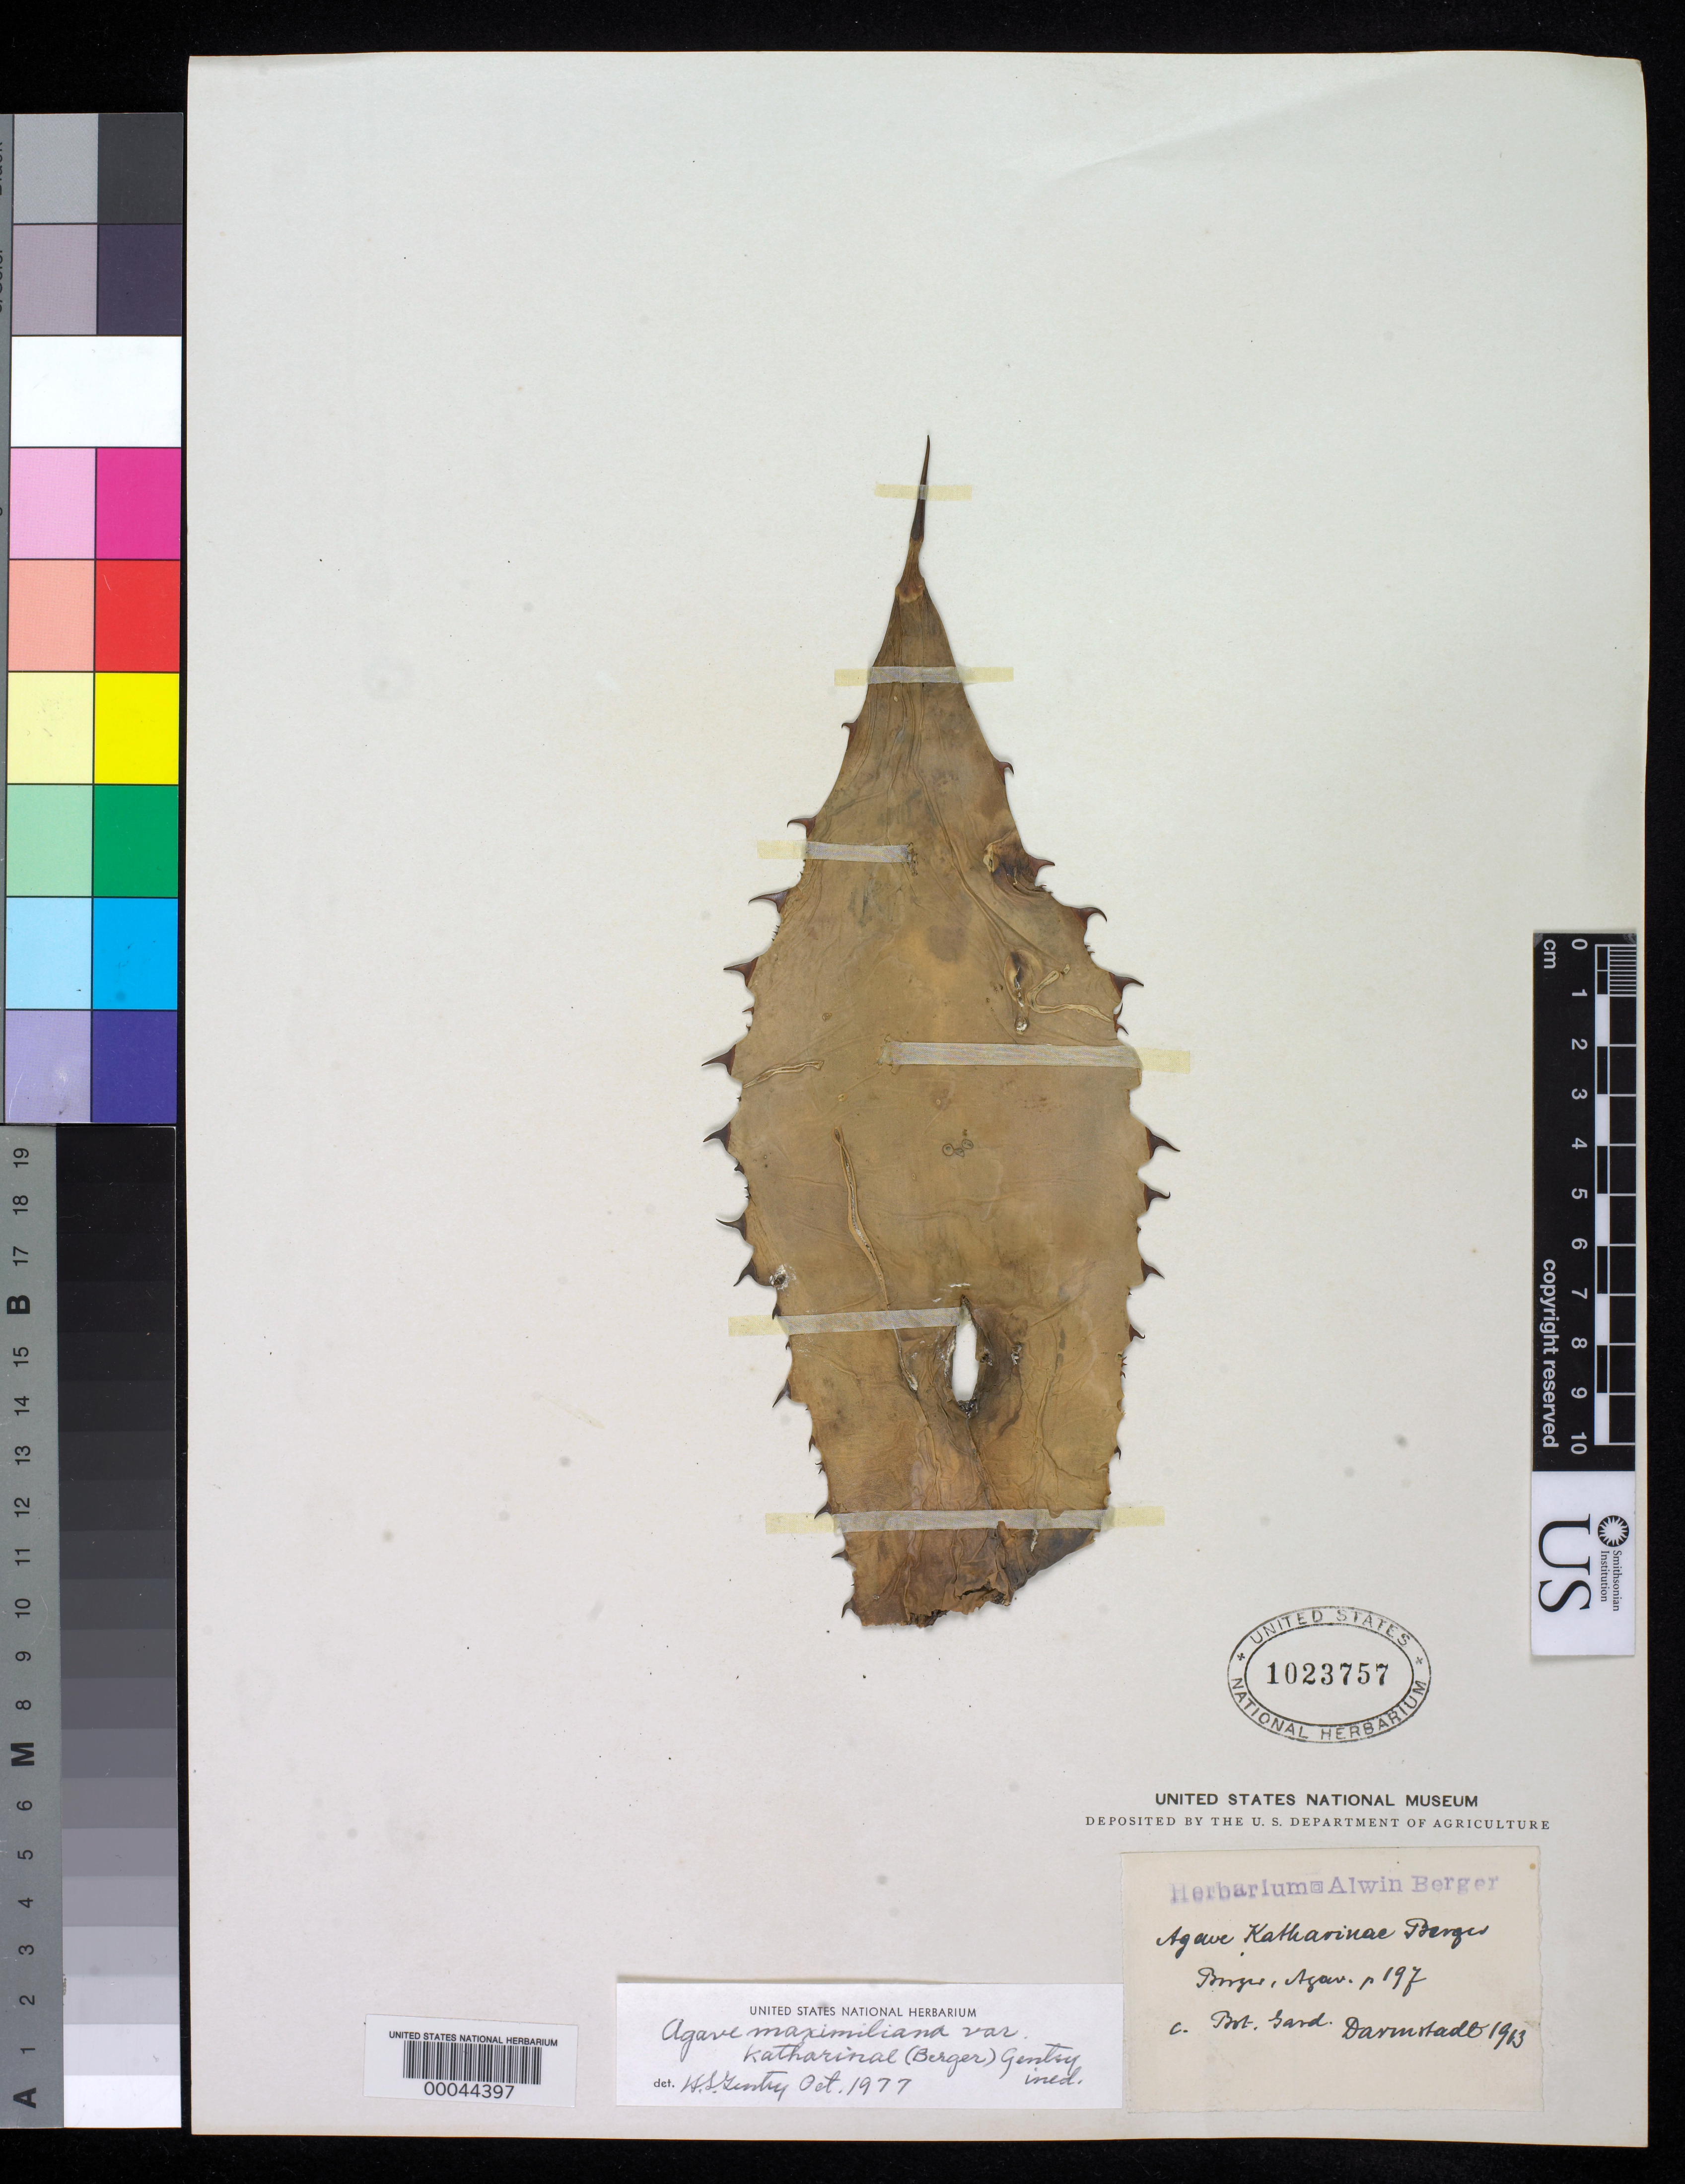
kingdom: Plantae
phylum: Tracheophyta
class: Liliopsida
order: Asparagales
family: Asparagaceae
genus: Agave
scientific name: Agave maximiliana var. katherinae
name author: (A. Berger) Gentry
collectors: ex herb. A. Berger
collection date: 1909-06-02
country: Mexico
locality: Cultivated at La Mortola, Italy.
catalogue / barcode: US 1023757